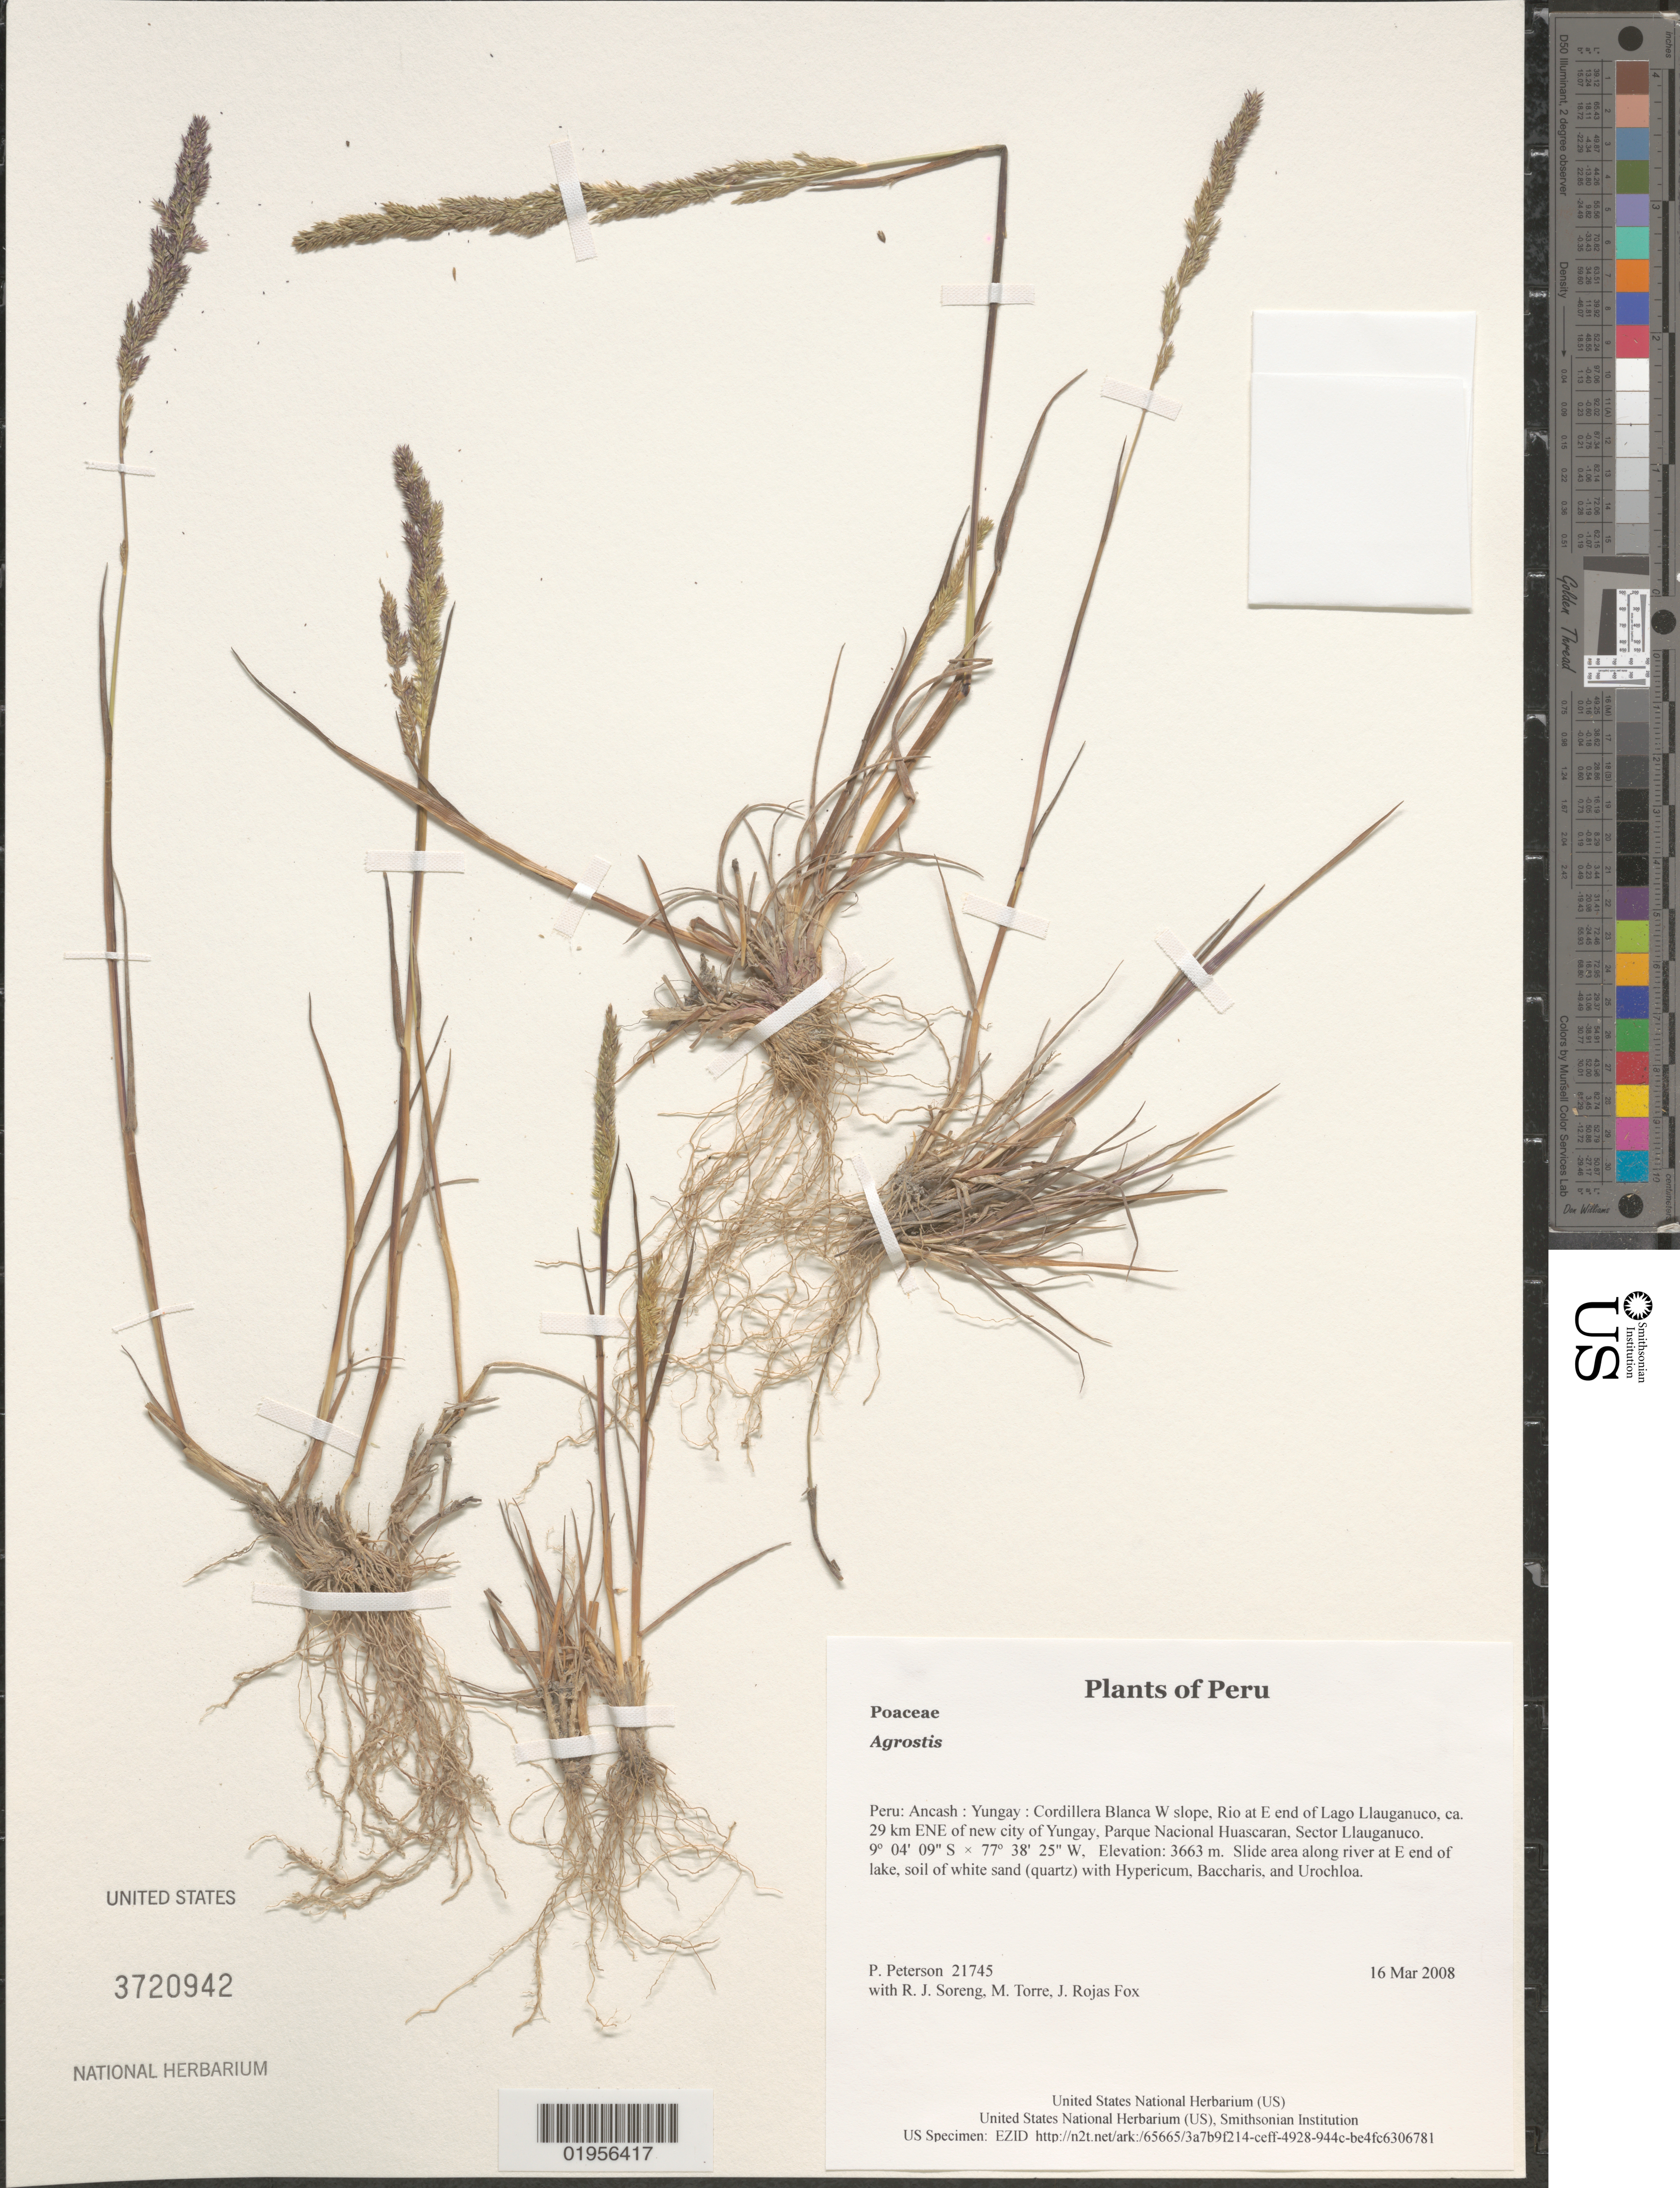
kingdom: Plantae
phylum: Tracheophyta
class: Liliopsida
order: Poales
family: Poaceae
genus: Agrostis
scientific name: Agrostis sp.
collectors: P. M. Peterson, R. J. Soreng, M. Torre & J. Rojas Fox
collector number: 21745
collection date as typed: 16 Mar 2008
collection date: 2008-03-16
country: Peru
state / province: Ancash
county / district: Yungay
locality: Cordillera Blanca W slope, Rio at E end of Lago Llauganuco, ca. 29 km ENE of new city of Yungay, Parque Nacional Huascaran, Sector Llauganuco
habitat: Slide area along river at E end of lake, soil of white sand (quartz) with Hypericum, Baccharis, and Urochloa.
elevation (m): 3663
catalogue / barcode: US 3720942